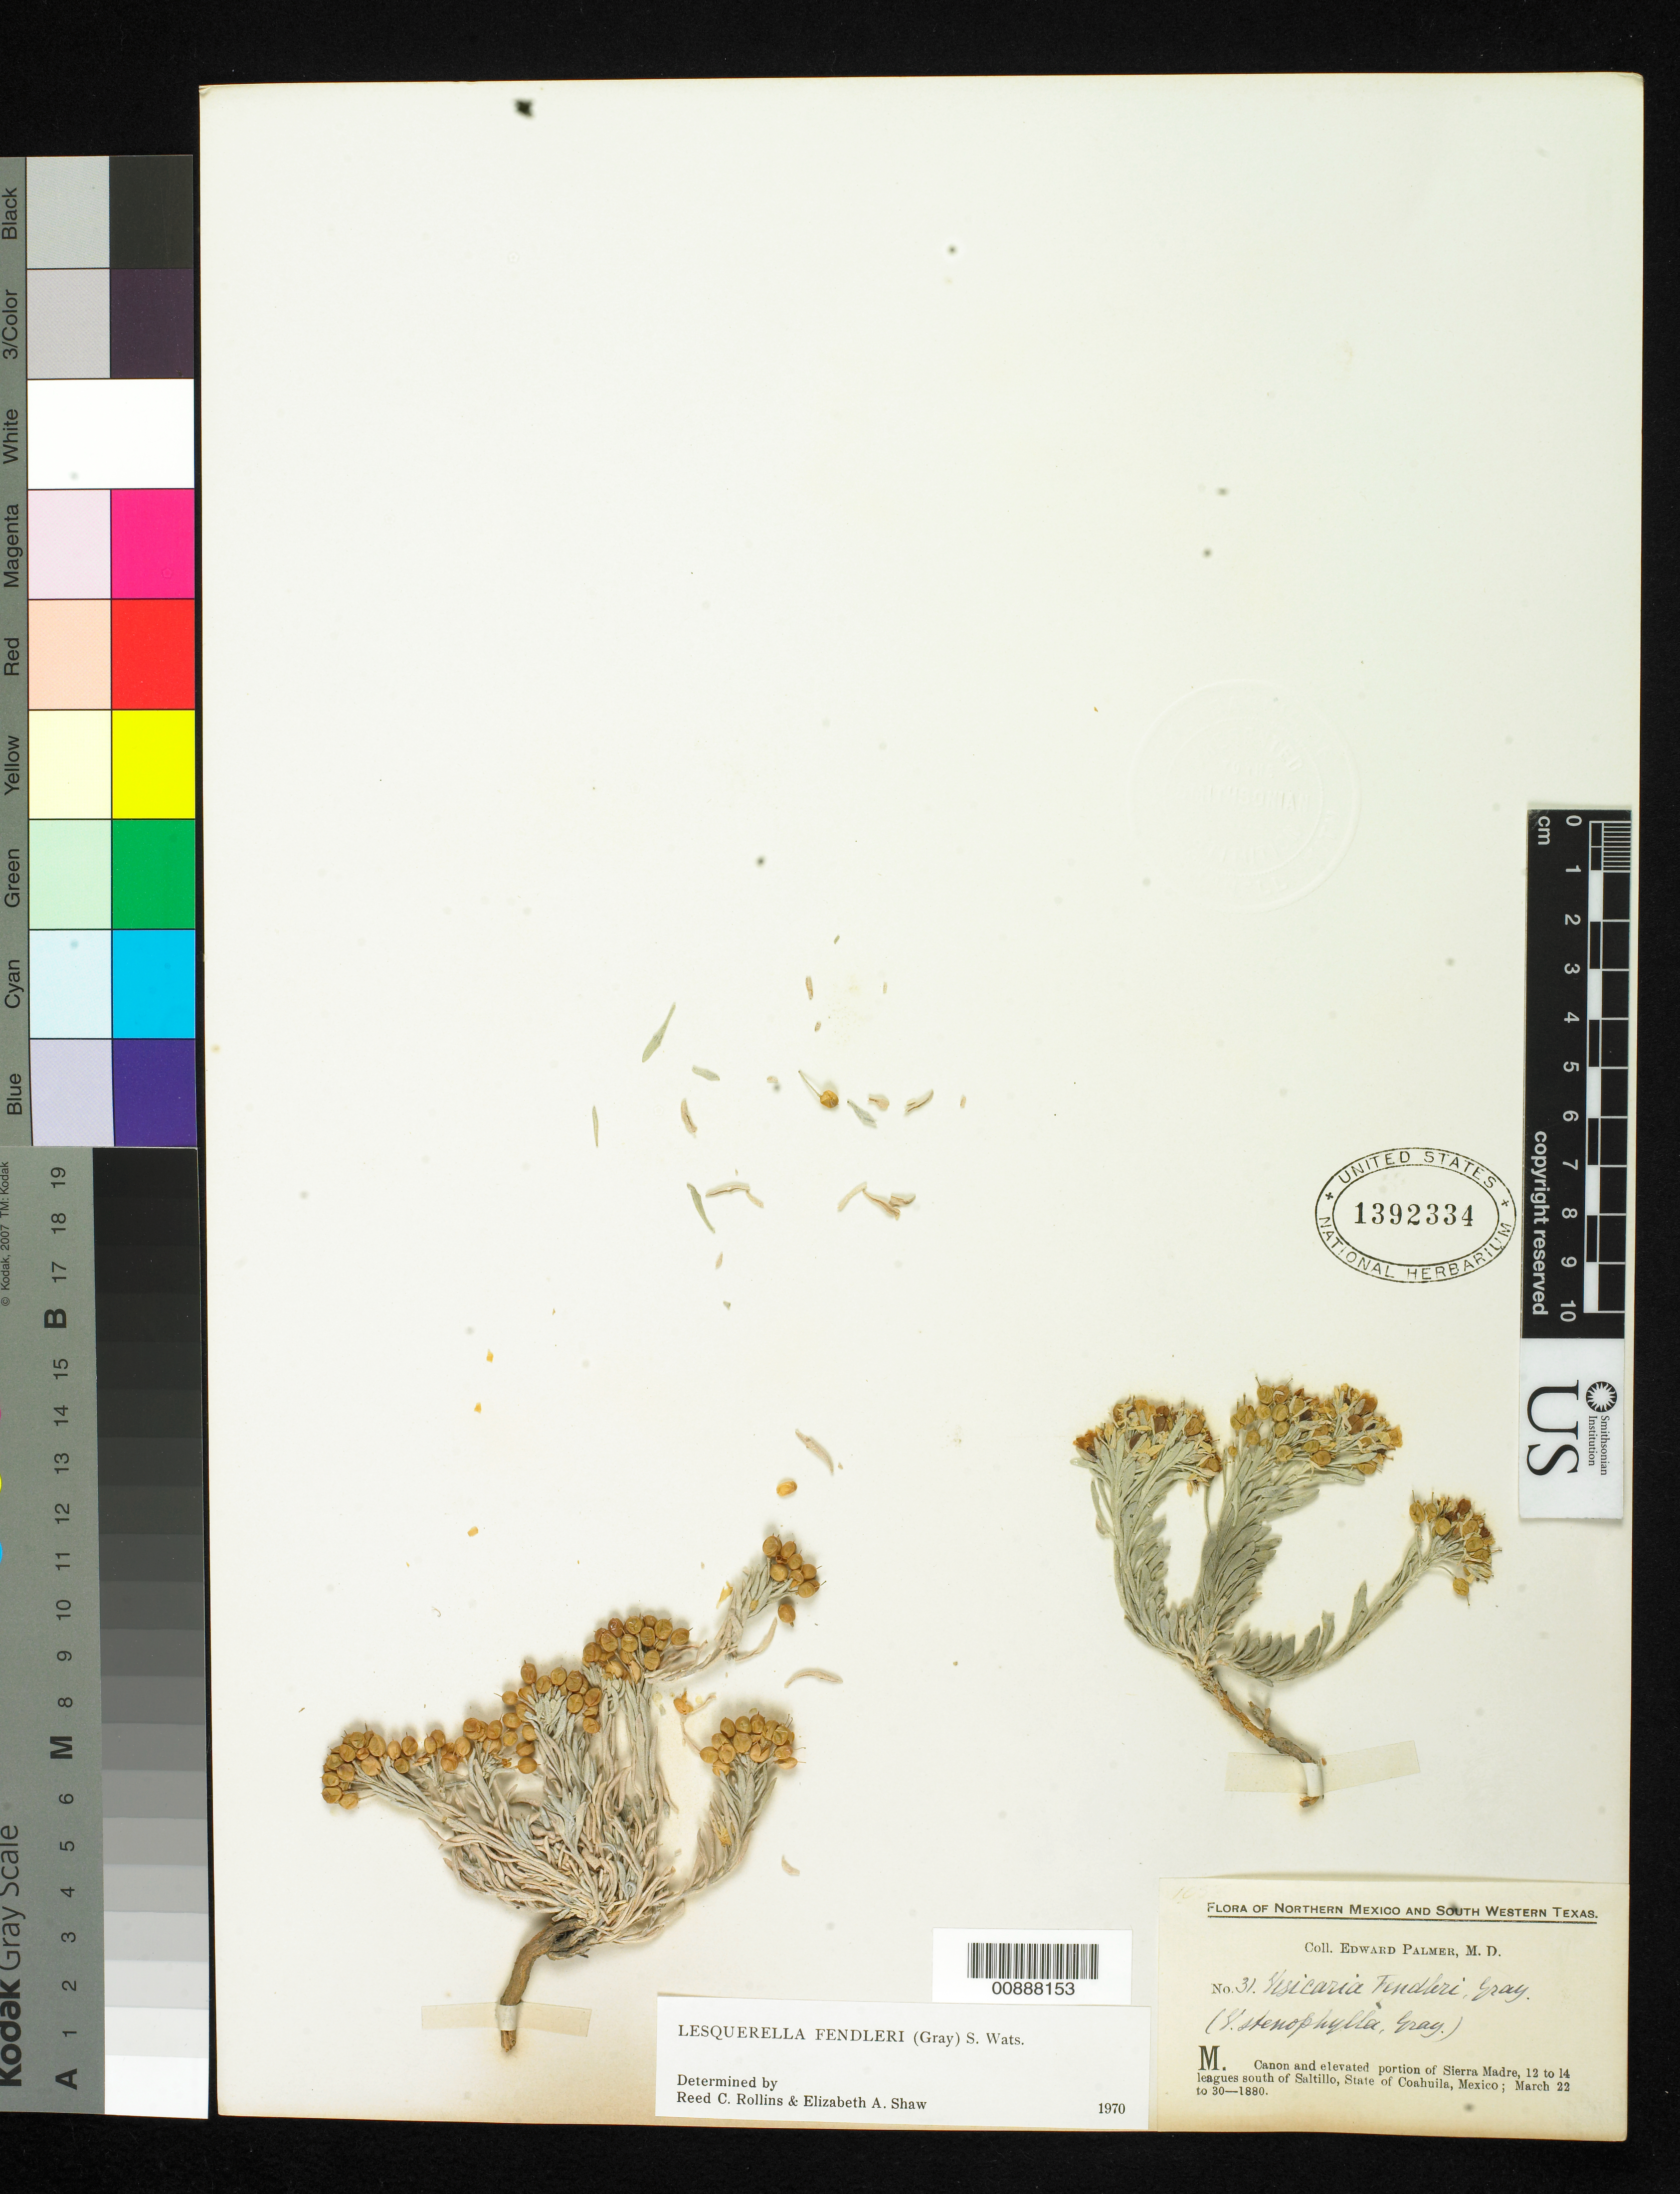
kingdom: Plantae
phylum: Tracheophyta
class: Magnoliopsida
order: Brassicales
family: Brassicaceae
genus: Lesquerella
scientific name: Lesquerella fendleri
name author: (A. Gray) S. Watson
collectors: E. Palmer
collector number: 31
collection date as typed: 22 Mar 1880 to 30 Mar 1880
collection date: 1880-03-22/1880-03-30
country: Mexico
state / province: Coahuila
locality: M. Cañon and elevated portion of Sierra Madre, 12 to 14 leagues south of Saltilo, Coahuila.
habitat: Cañon and elevated portion of Sierra.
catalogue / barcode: US 1392334